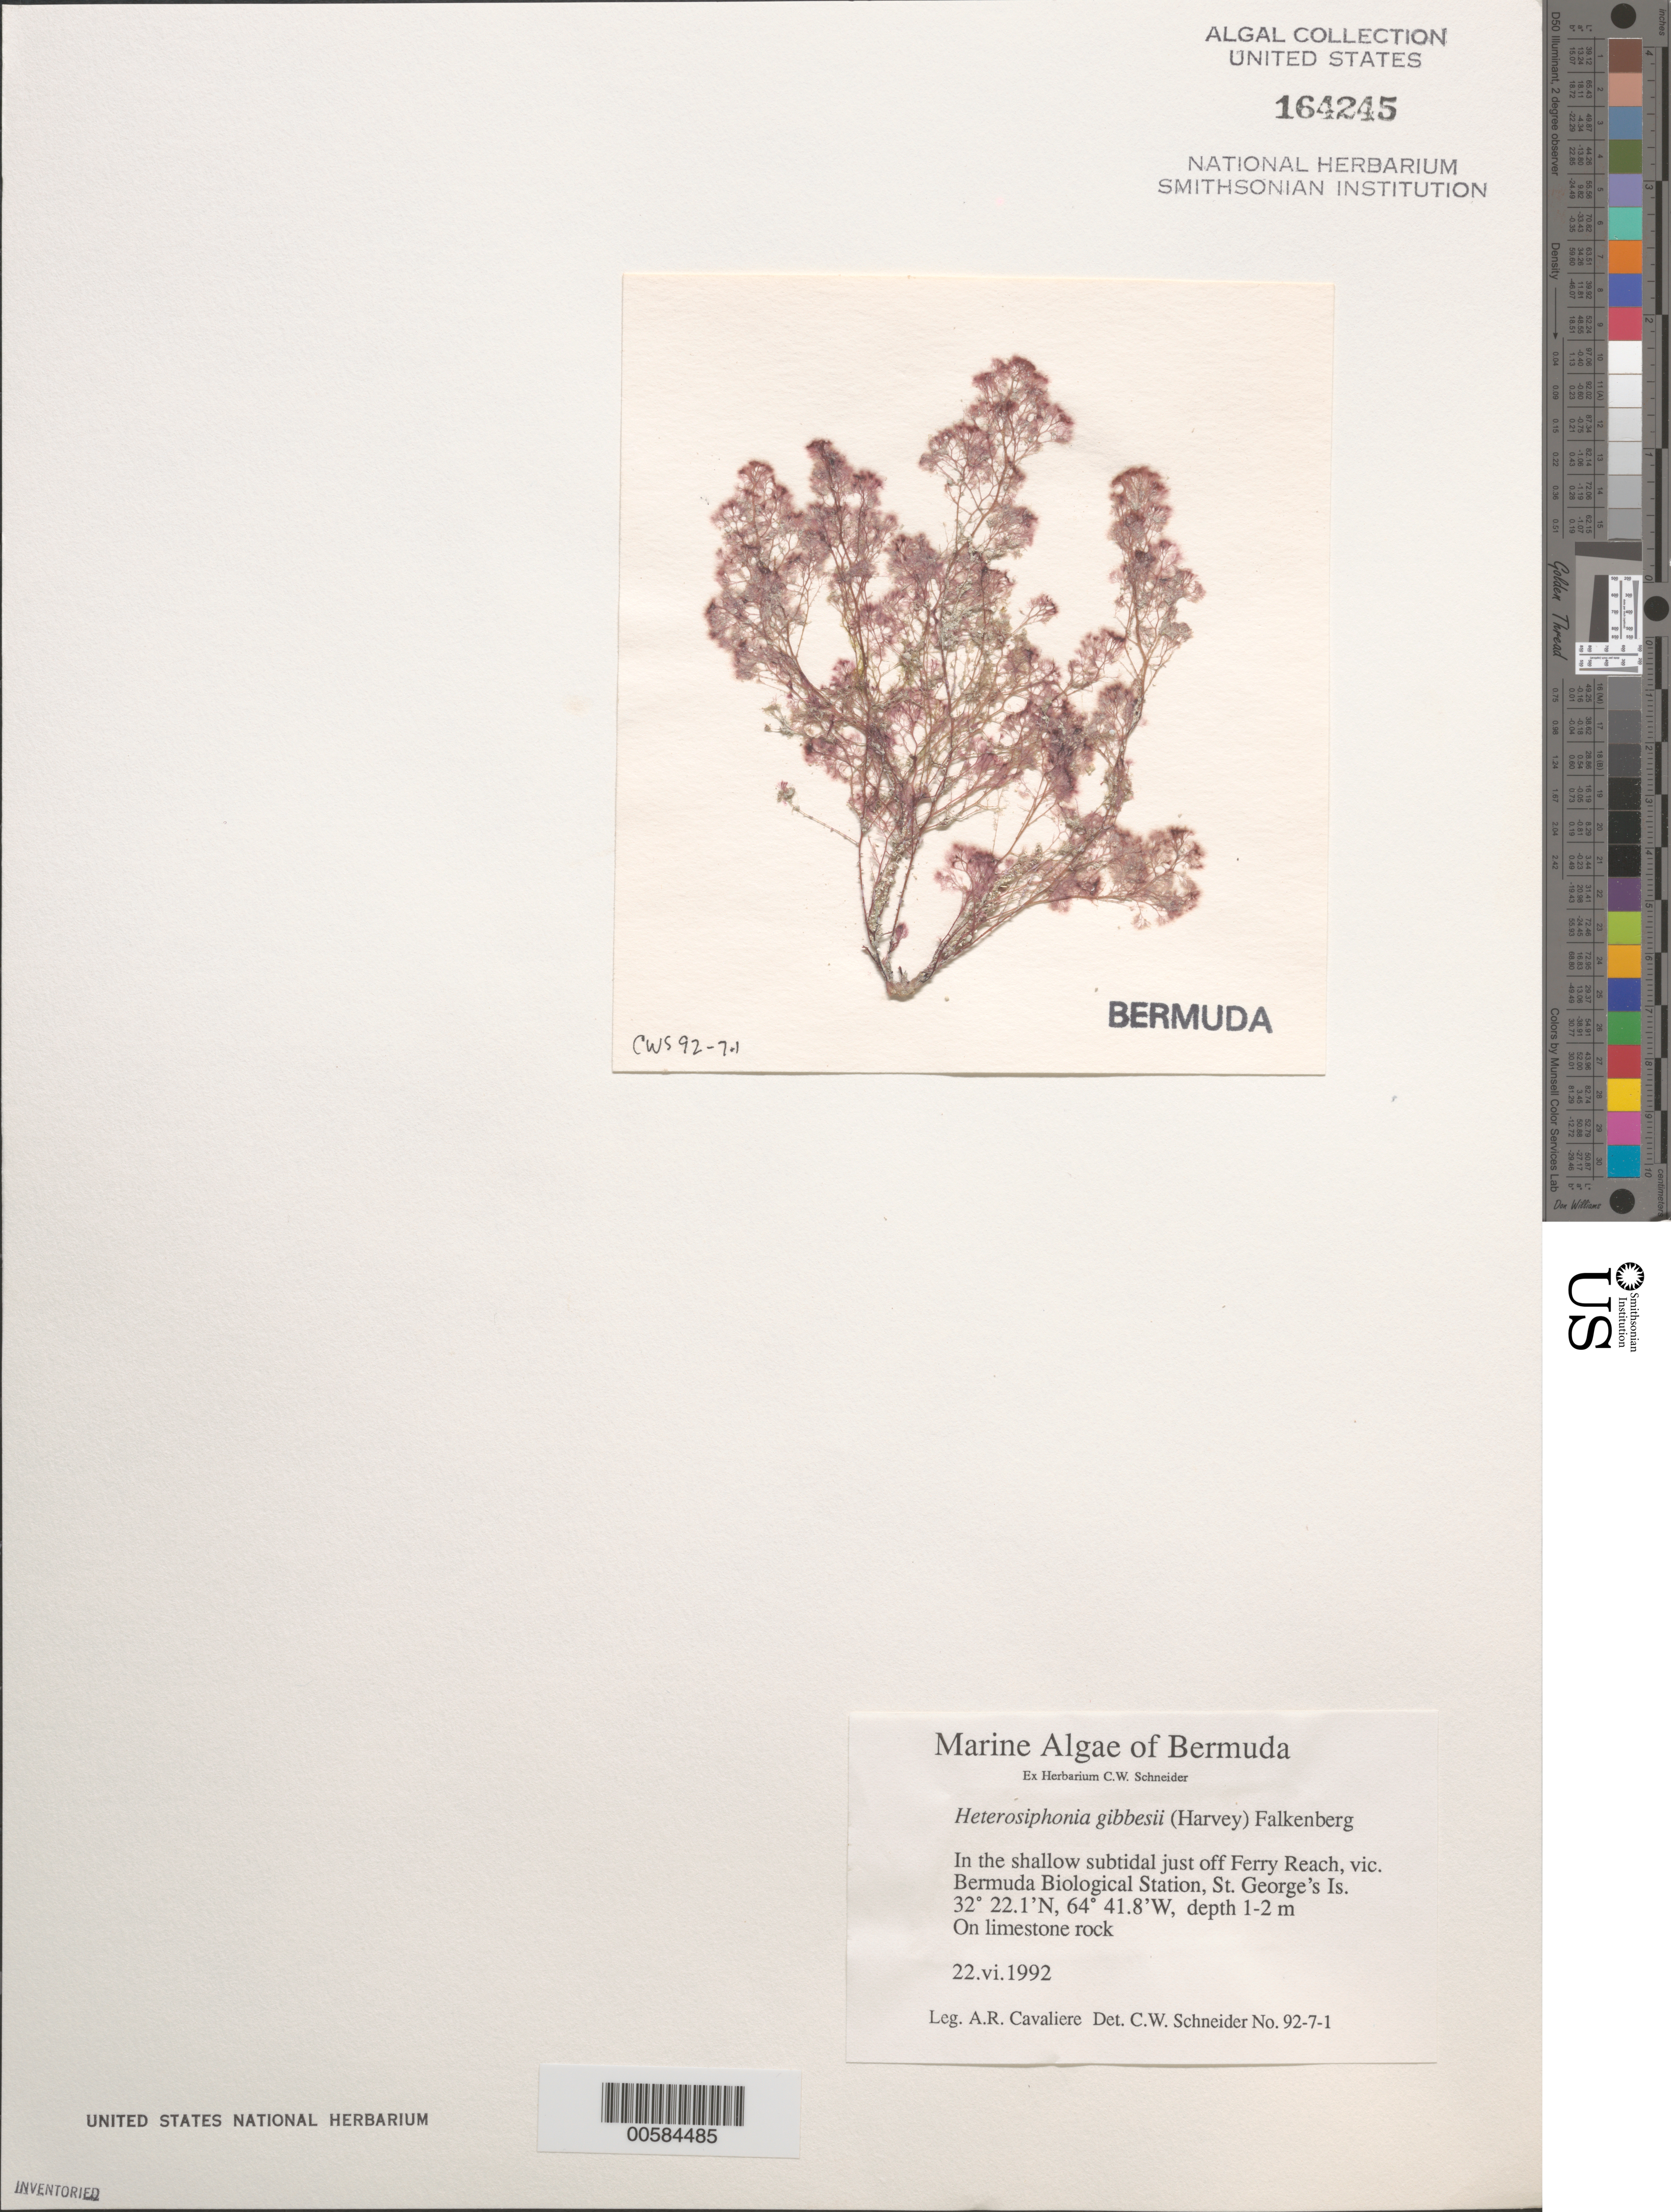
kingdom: Plantae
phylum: Rhodophyta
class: Florideophyceae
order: Ceramiales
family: Dasyaceae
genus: Heterosiphonia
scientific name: Heterosiphonia gibbesii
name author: (Harv.)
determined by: Schneider, C. W.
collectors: A. Cavaliere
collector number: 92-7-1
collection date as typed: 22 Jun 1992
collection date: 1992-06-22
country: Bermuda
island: St. George's Island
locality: Bermuda Biological Station area, just off Ferry Reach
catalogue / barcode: US 164245